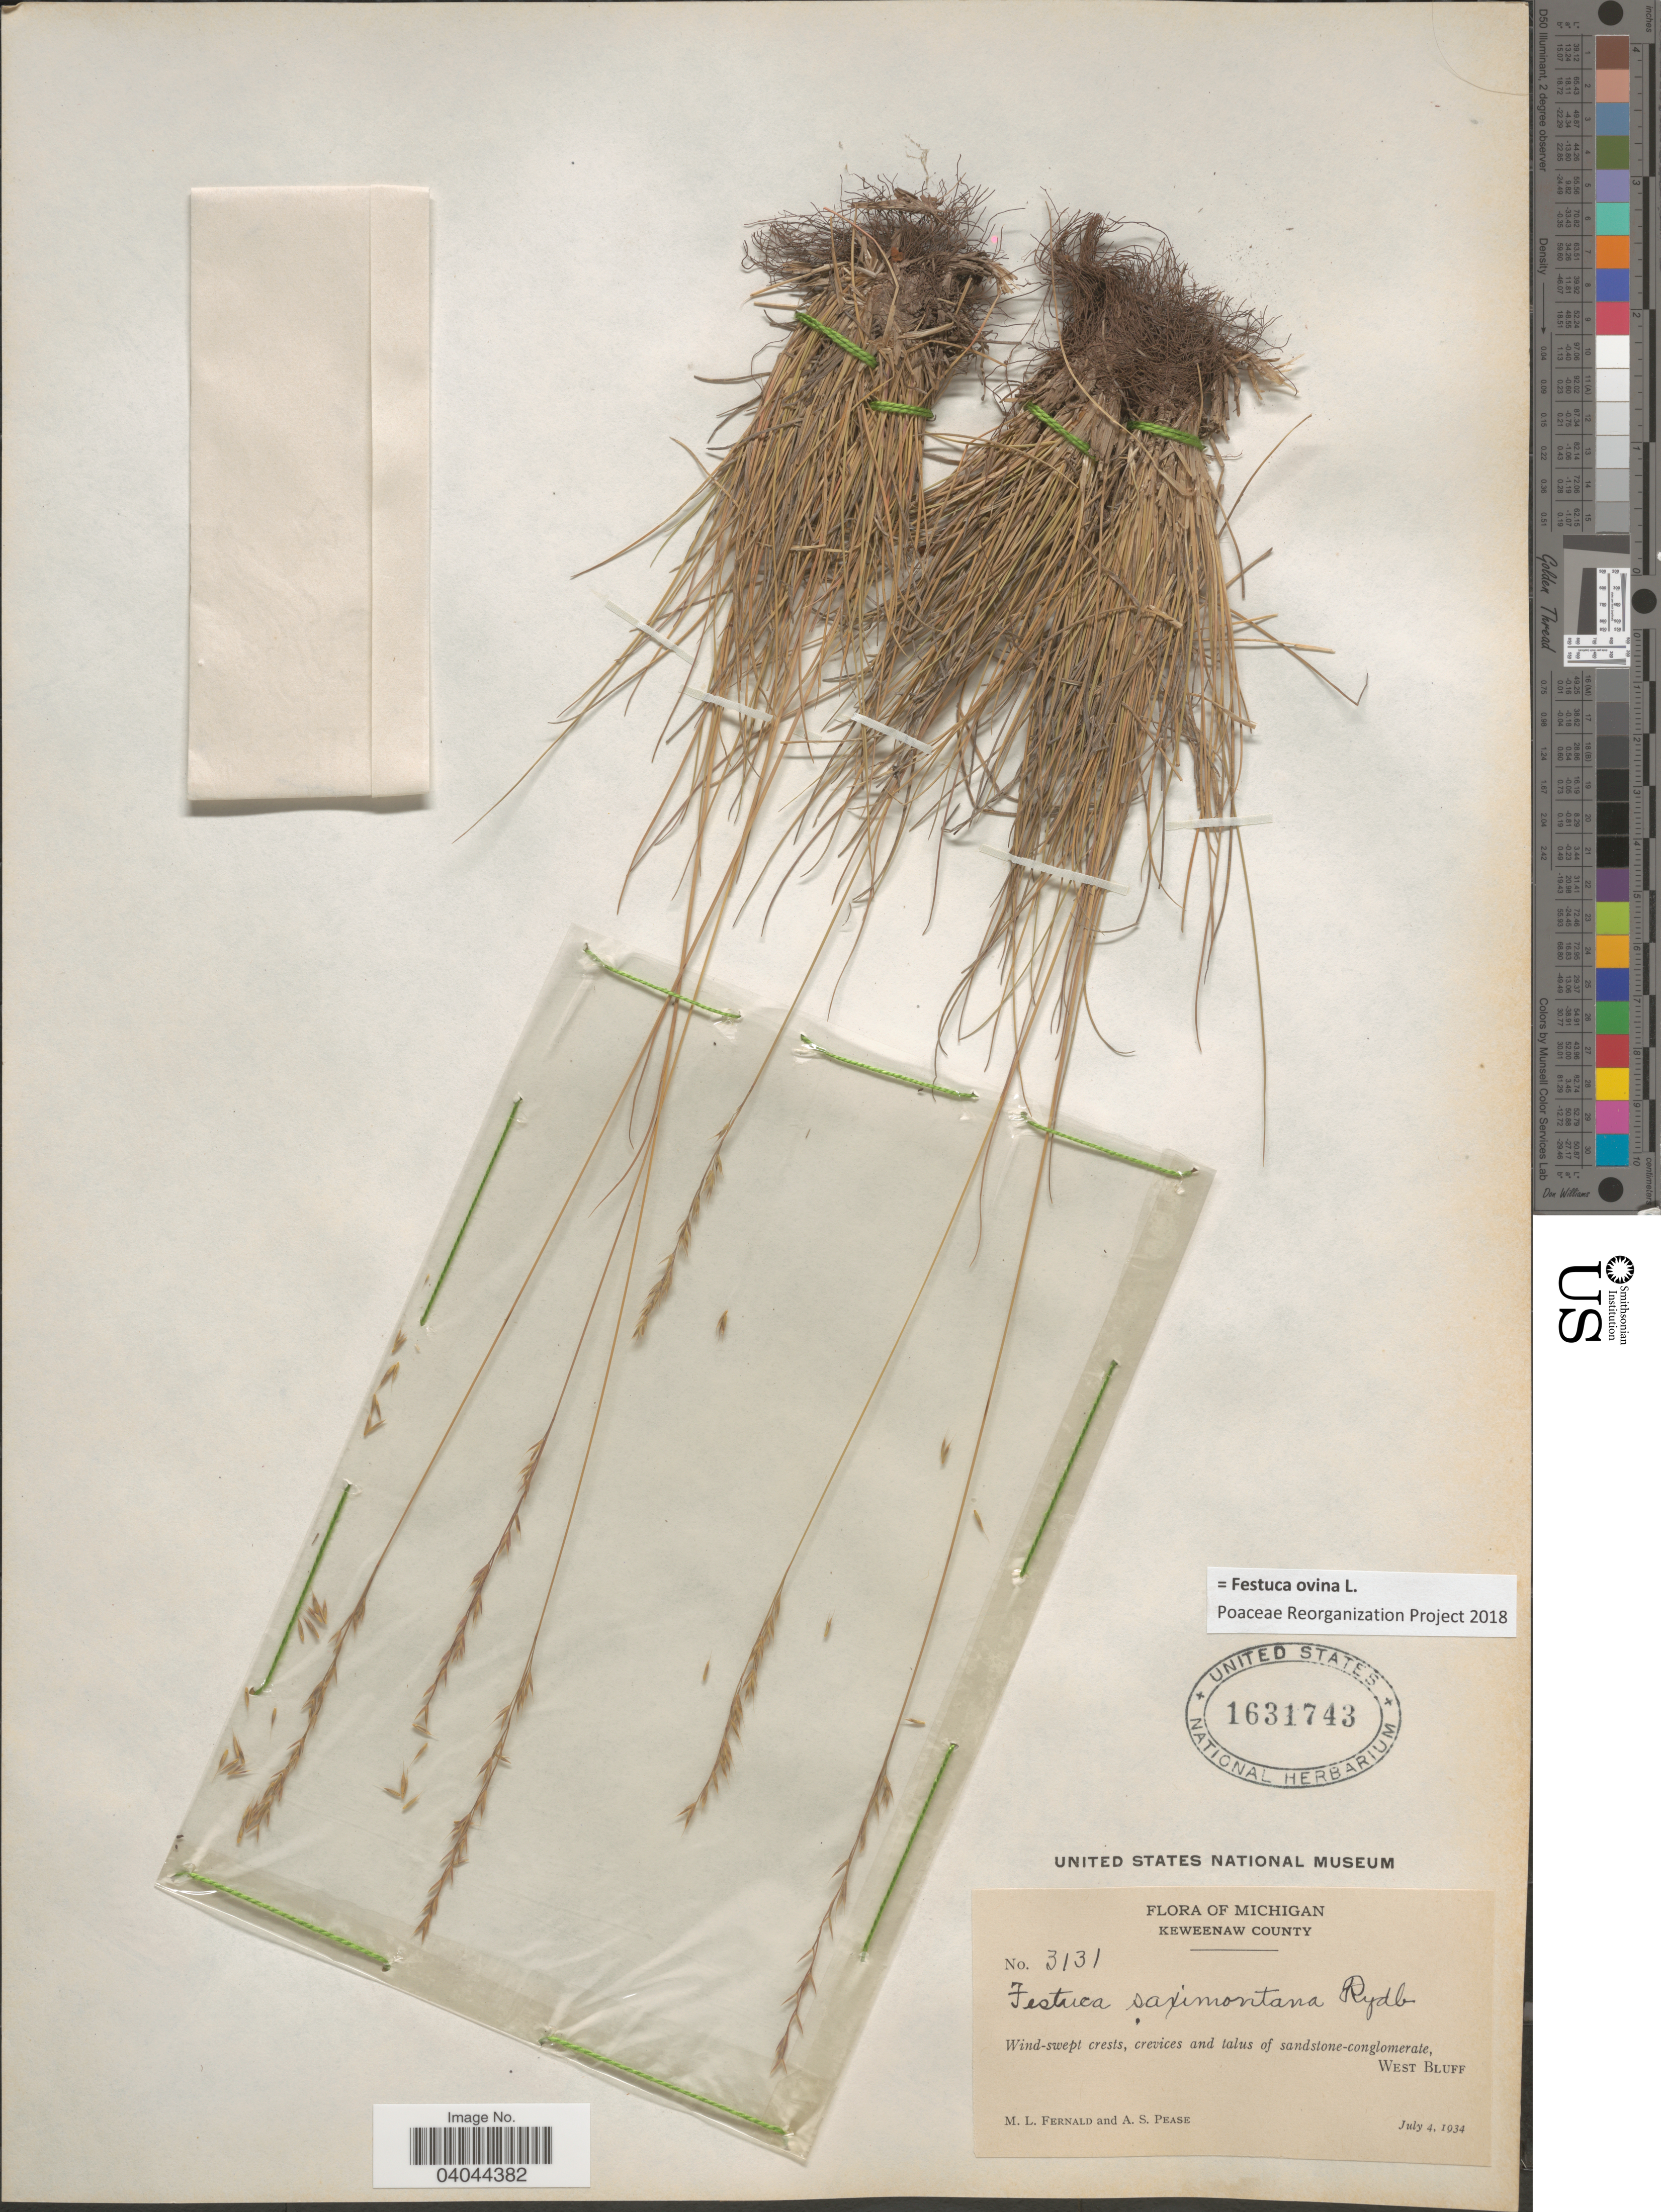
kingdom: Plantae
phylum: Tracheophyta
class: Liliopsida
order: Poales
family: Poaceae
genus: Festuca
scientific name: Festuca ovina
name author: L.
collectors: M. L. Fernald & A. S. Pease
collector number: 3131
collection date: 1934-07-04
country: United States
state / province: Michigan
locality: Keweenaw County. Wind-swept crests, crevices and talus of sandstone-conglomerate, West Bluff.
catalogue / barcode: US 1631743